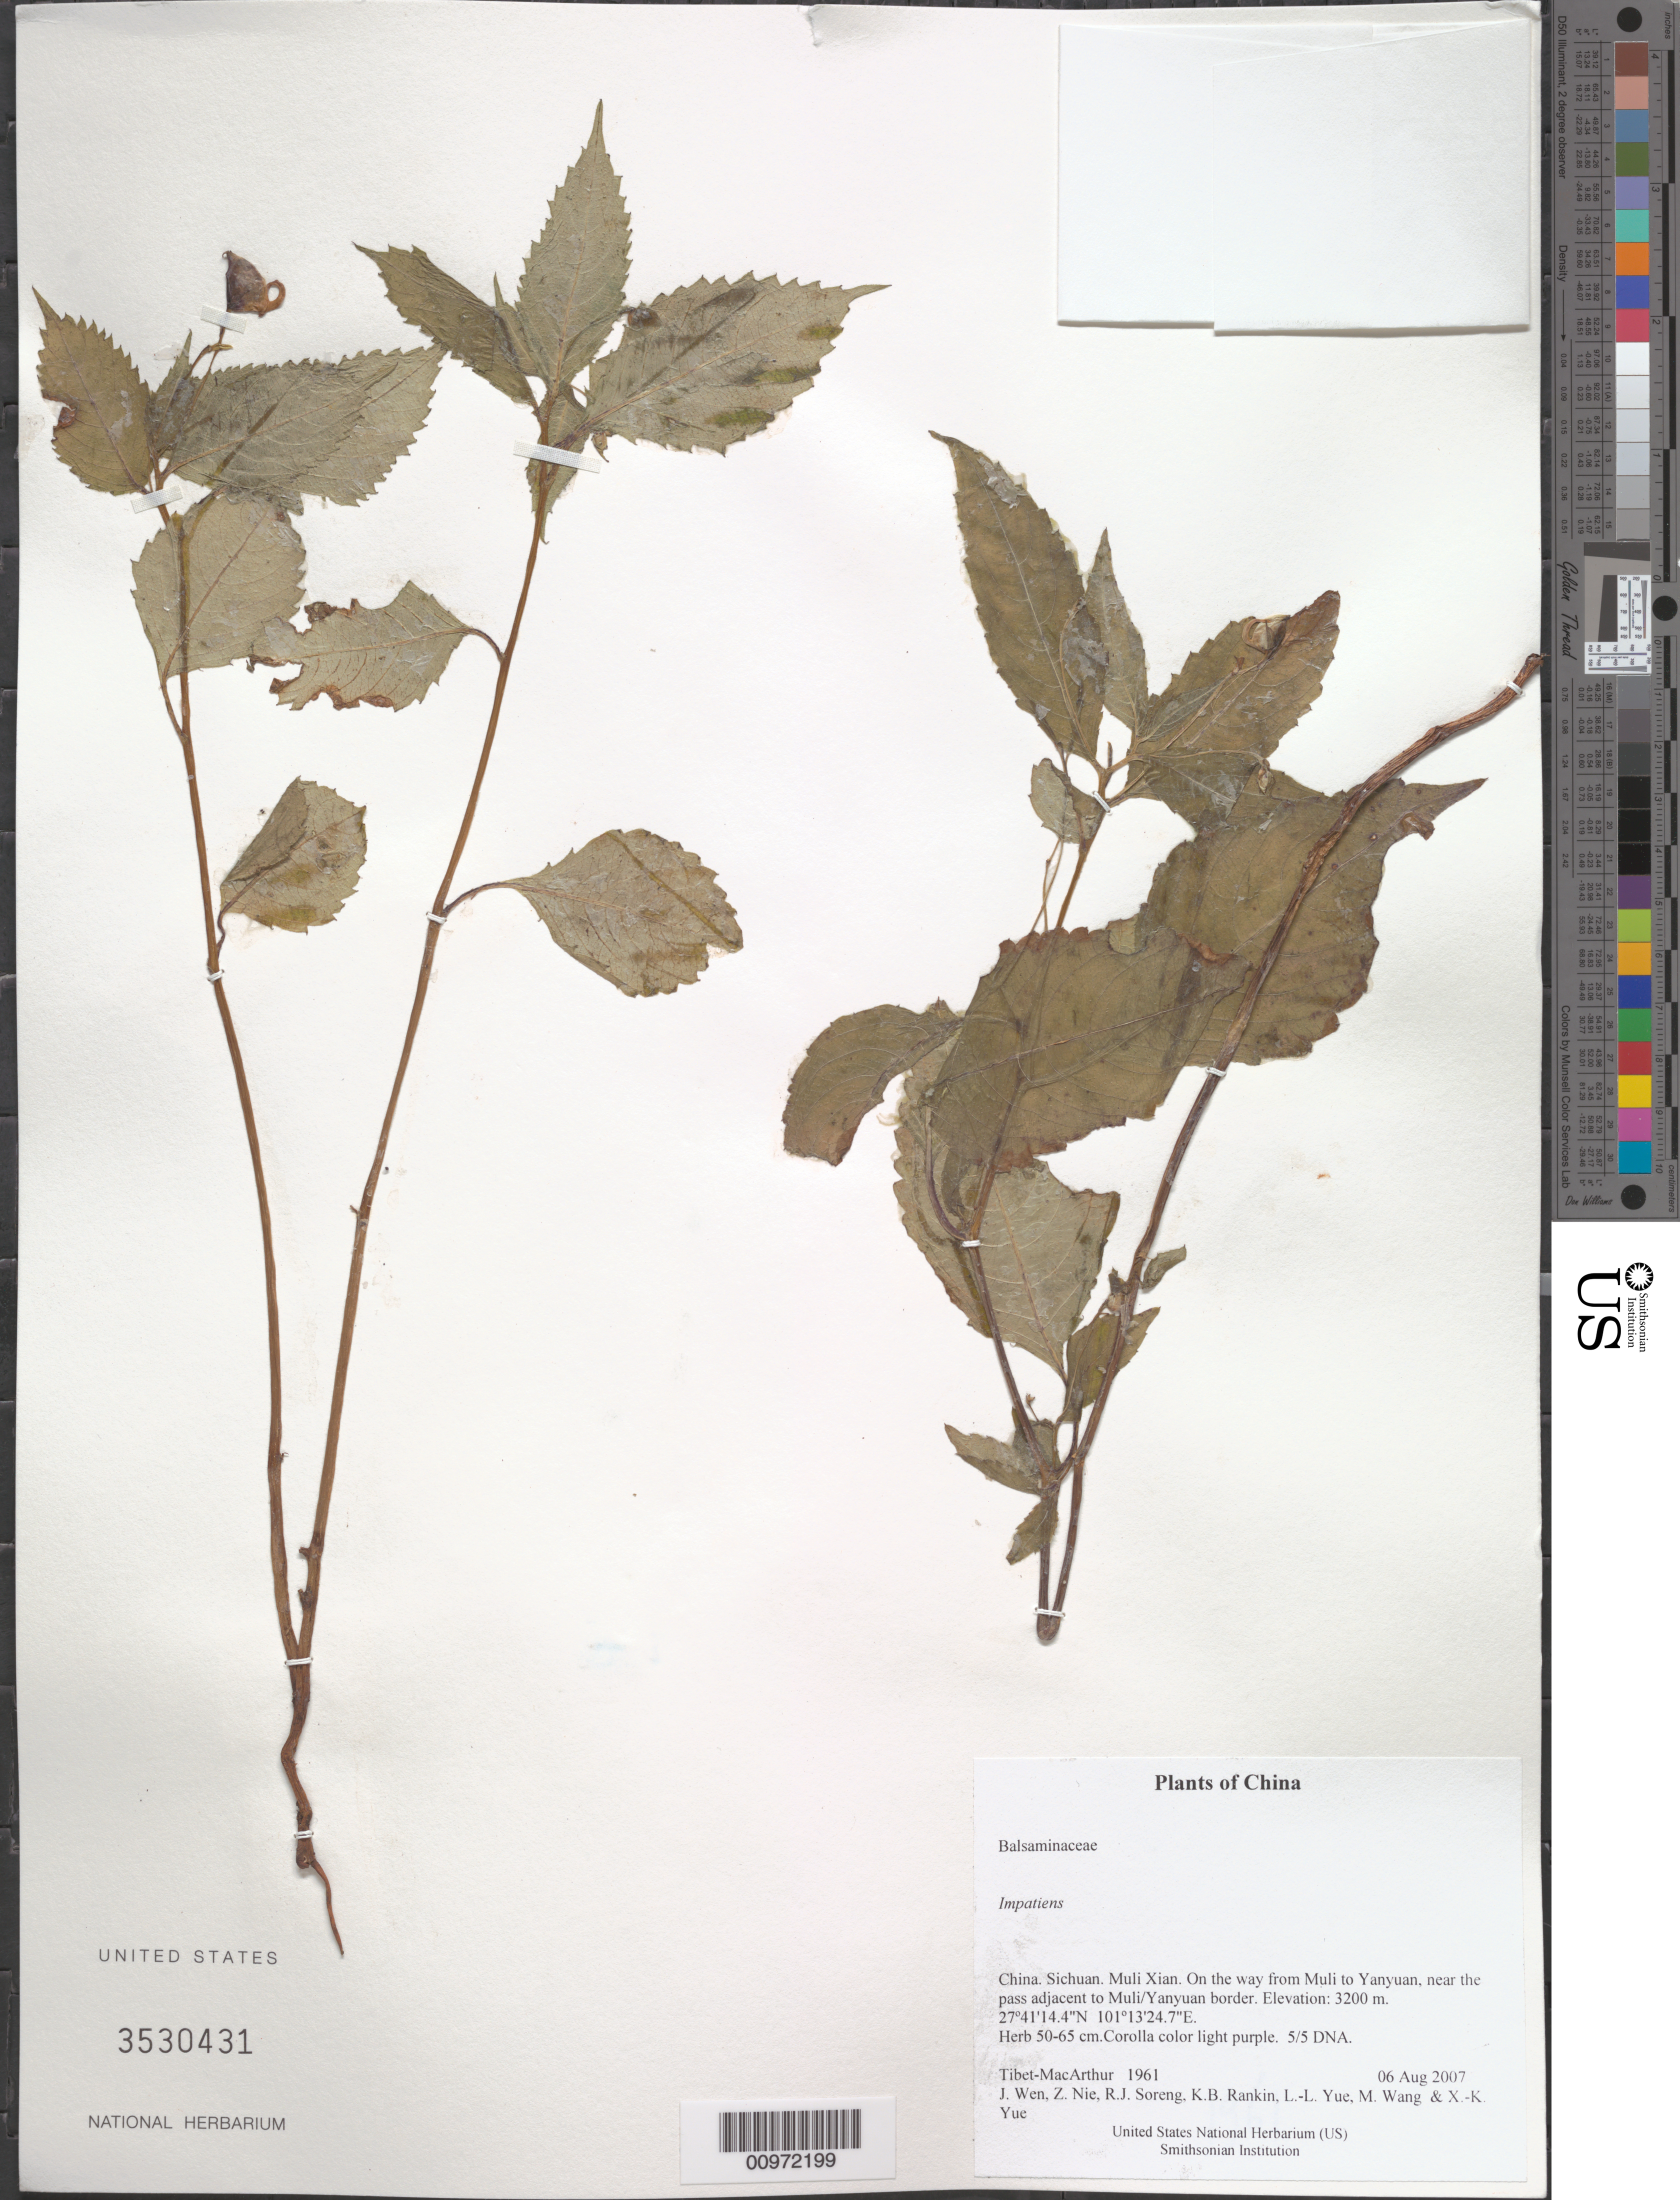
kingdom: Plantae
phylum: Tracheophyta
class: Magnoliopsida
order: Ericales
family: Balsaminaceae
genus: Impatiens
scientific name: Impatiens sp.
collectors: Tibet-MacArthur, J. Wen, Z. Nie, R. J. Soreng, K. Rankin, L. Yue, M. Wang & X. Yue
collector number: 1961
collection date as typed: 06 Aug 2007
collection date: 2007-08-06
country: China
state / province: Sichuan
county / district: Muli Xian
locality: On the way from Muli to Yanyuan, near the pass adjacent to Muli/Yanyuan border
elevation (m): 3200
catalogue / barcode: US 3530431